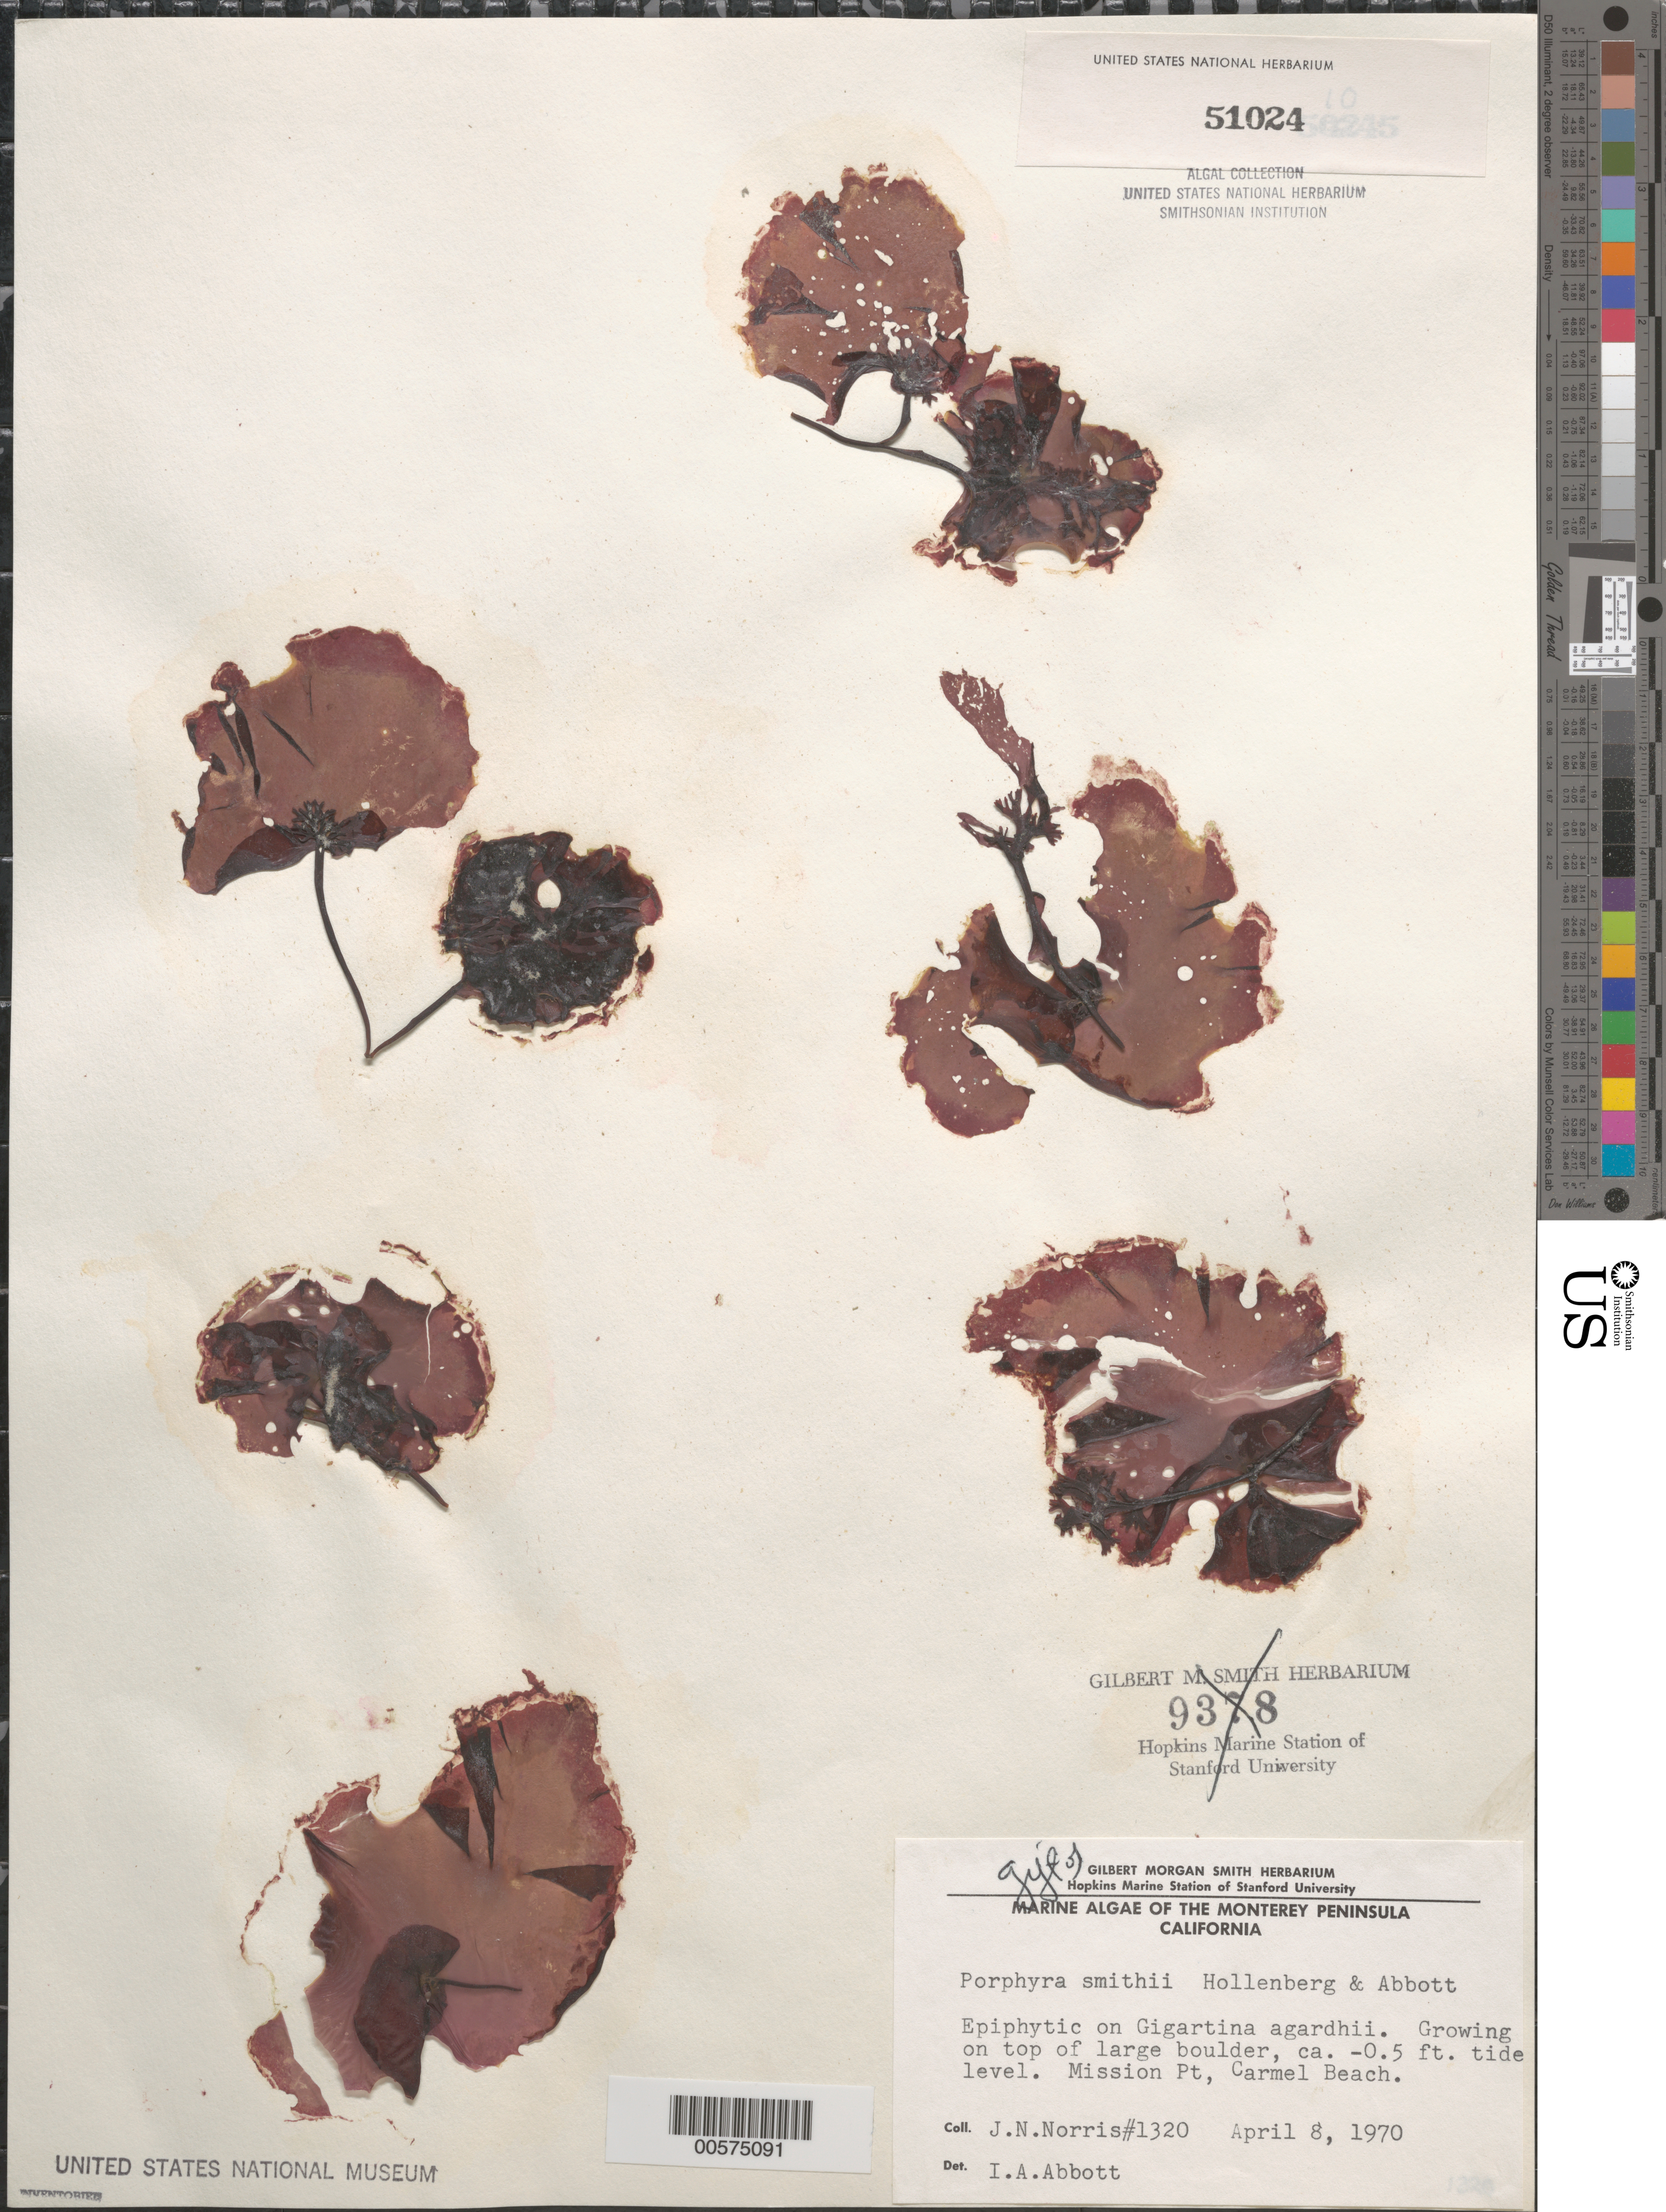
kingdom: Plantae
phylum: Rhodophyta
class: Bangiophyceae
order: Bangiales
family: Bangiaceae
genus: Pyropia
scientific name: Pyropia smithii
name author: (Hollenb. & I.A. Abbott) S.C. Lindstrom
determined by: Algae name updating Project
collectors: J. N. Norris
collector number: JN-1320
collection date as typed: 08 Apr 1970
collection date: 1970-04-08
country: United States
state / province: California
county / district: Monterey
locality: Mission Point, Carmel Beach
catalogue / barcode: US 51024